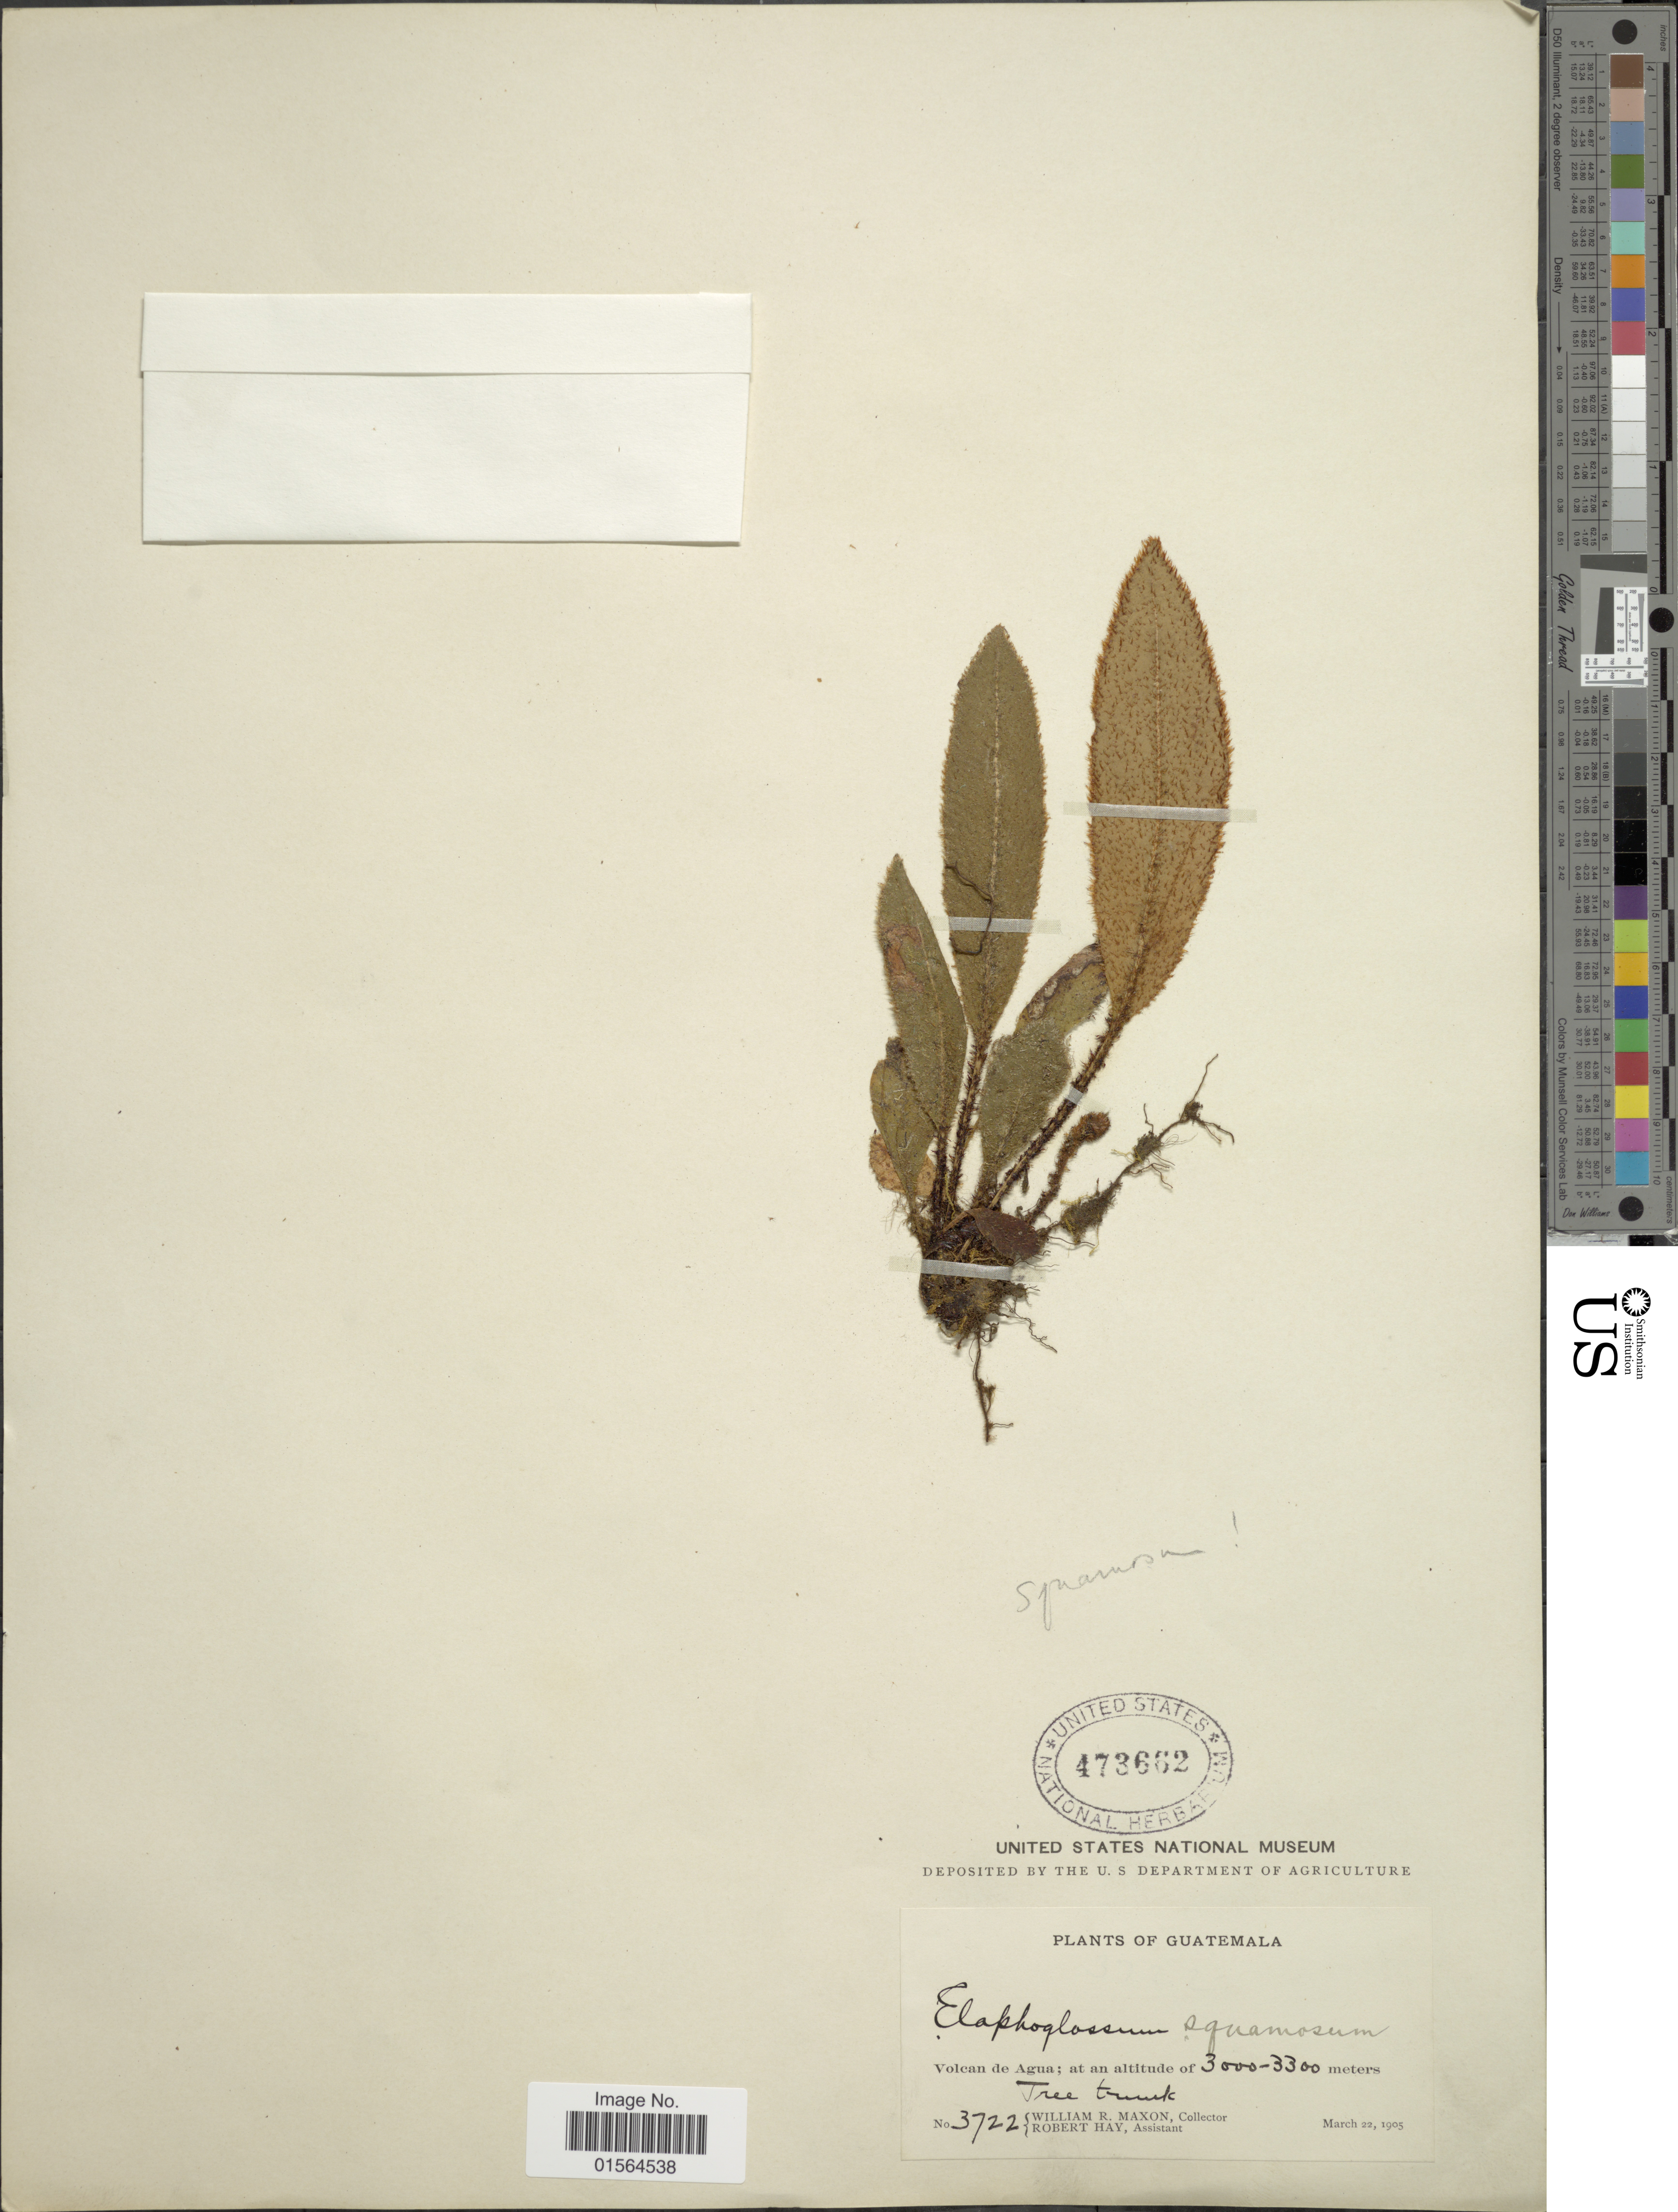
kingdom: Plantae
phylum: Tracheophyta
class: Polypodiopsida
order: Polypodiales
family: Dryopteridaceae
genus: Elaphoglossum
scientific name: Elaphoglossum paleaceum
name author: (Hook. & Grev.) Sledge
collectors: W. R. Maxon & R. H. Hay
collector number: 3722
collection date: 1905-03-22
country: Guatemala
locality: Volcan de Agua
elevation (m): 3000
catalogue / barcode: US 473662